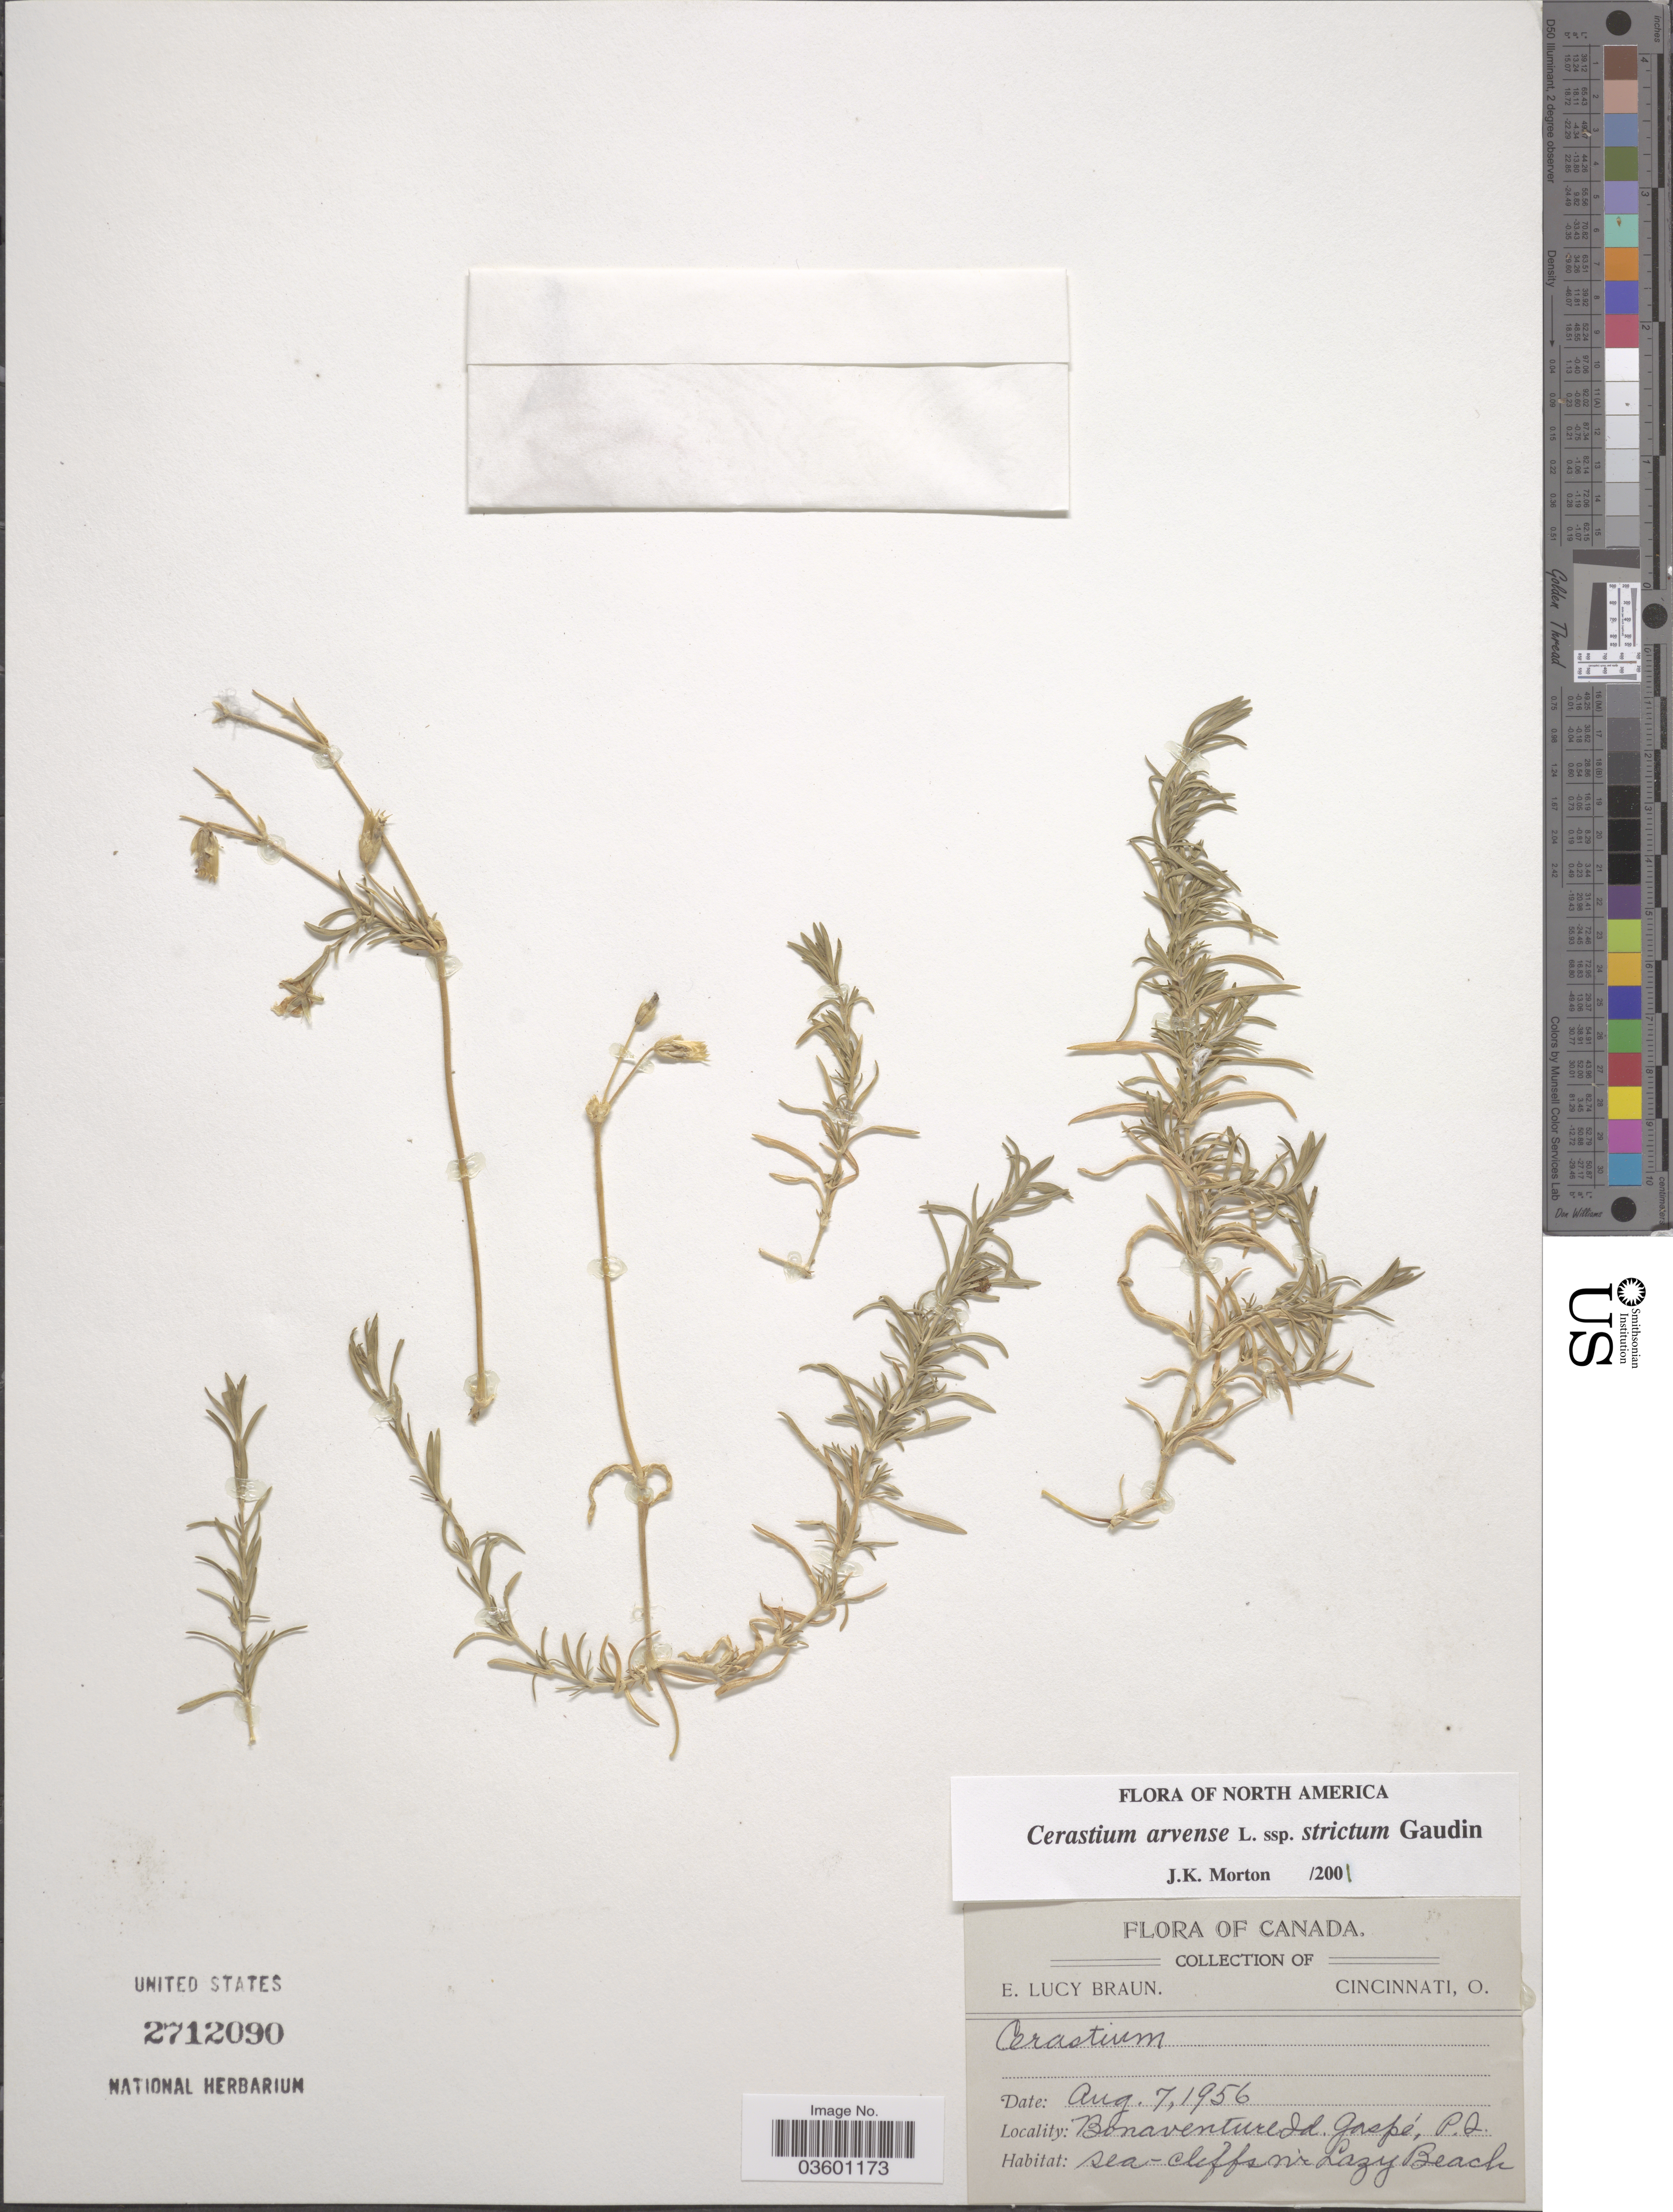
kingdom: Plantae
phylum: Tracheophyta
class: Magnoliopsida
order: Caryophyllales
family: Caryophyllaceae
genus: Cerastium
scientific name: Cerastium arvense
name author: L.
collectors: E. L. Braun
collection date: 1956-08-07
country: Canada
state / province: Quebec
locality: Bonaventure Id., Gaspé, P. Q. Sea-cliffs n'r Lazy Beach.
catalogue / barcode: US 2712090